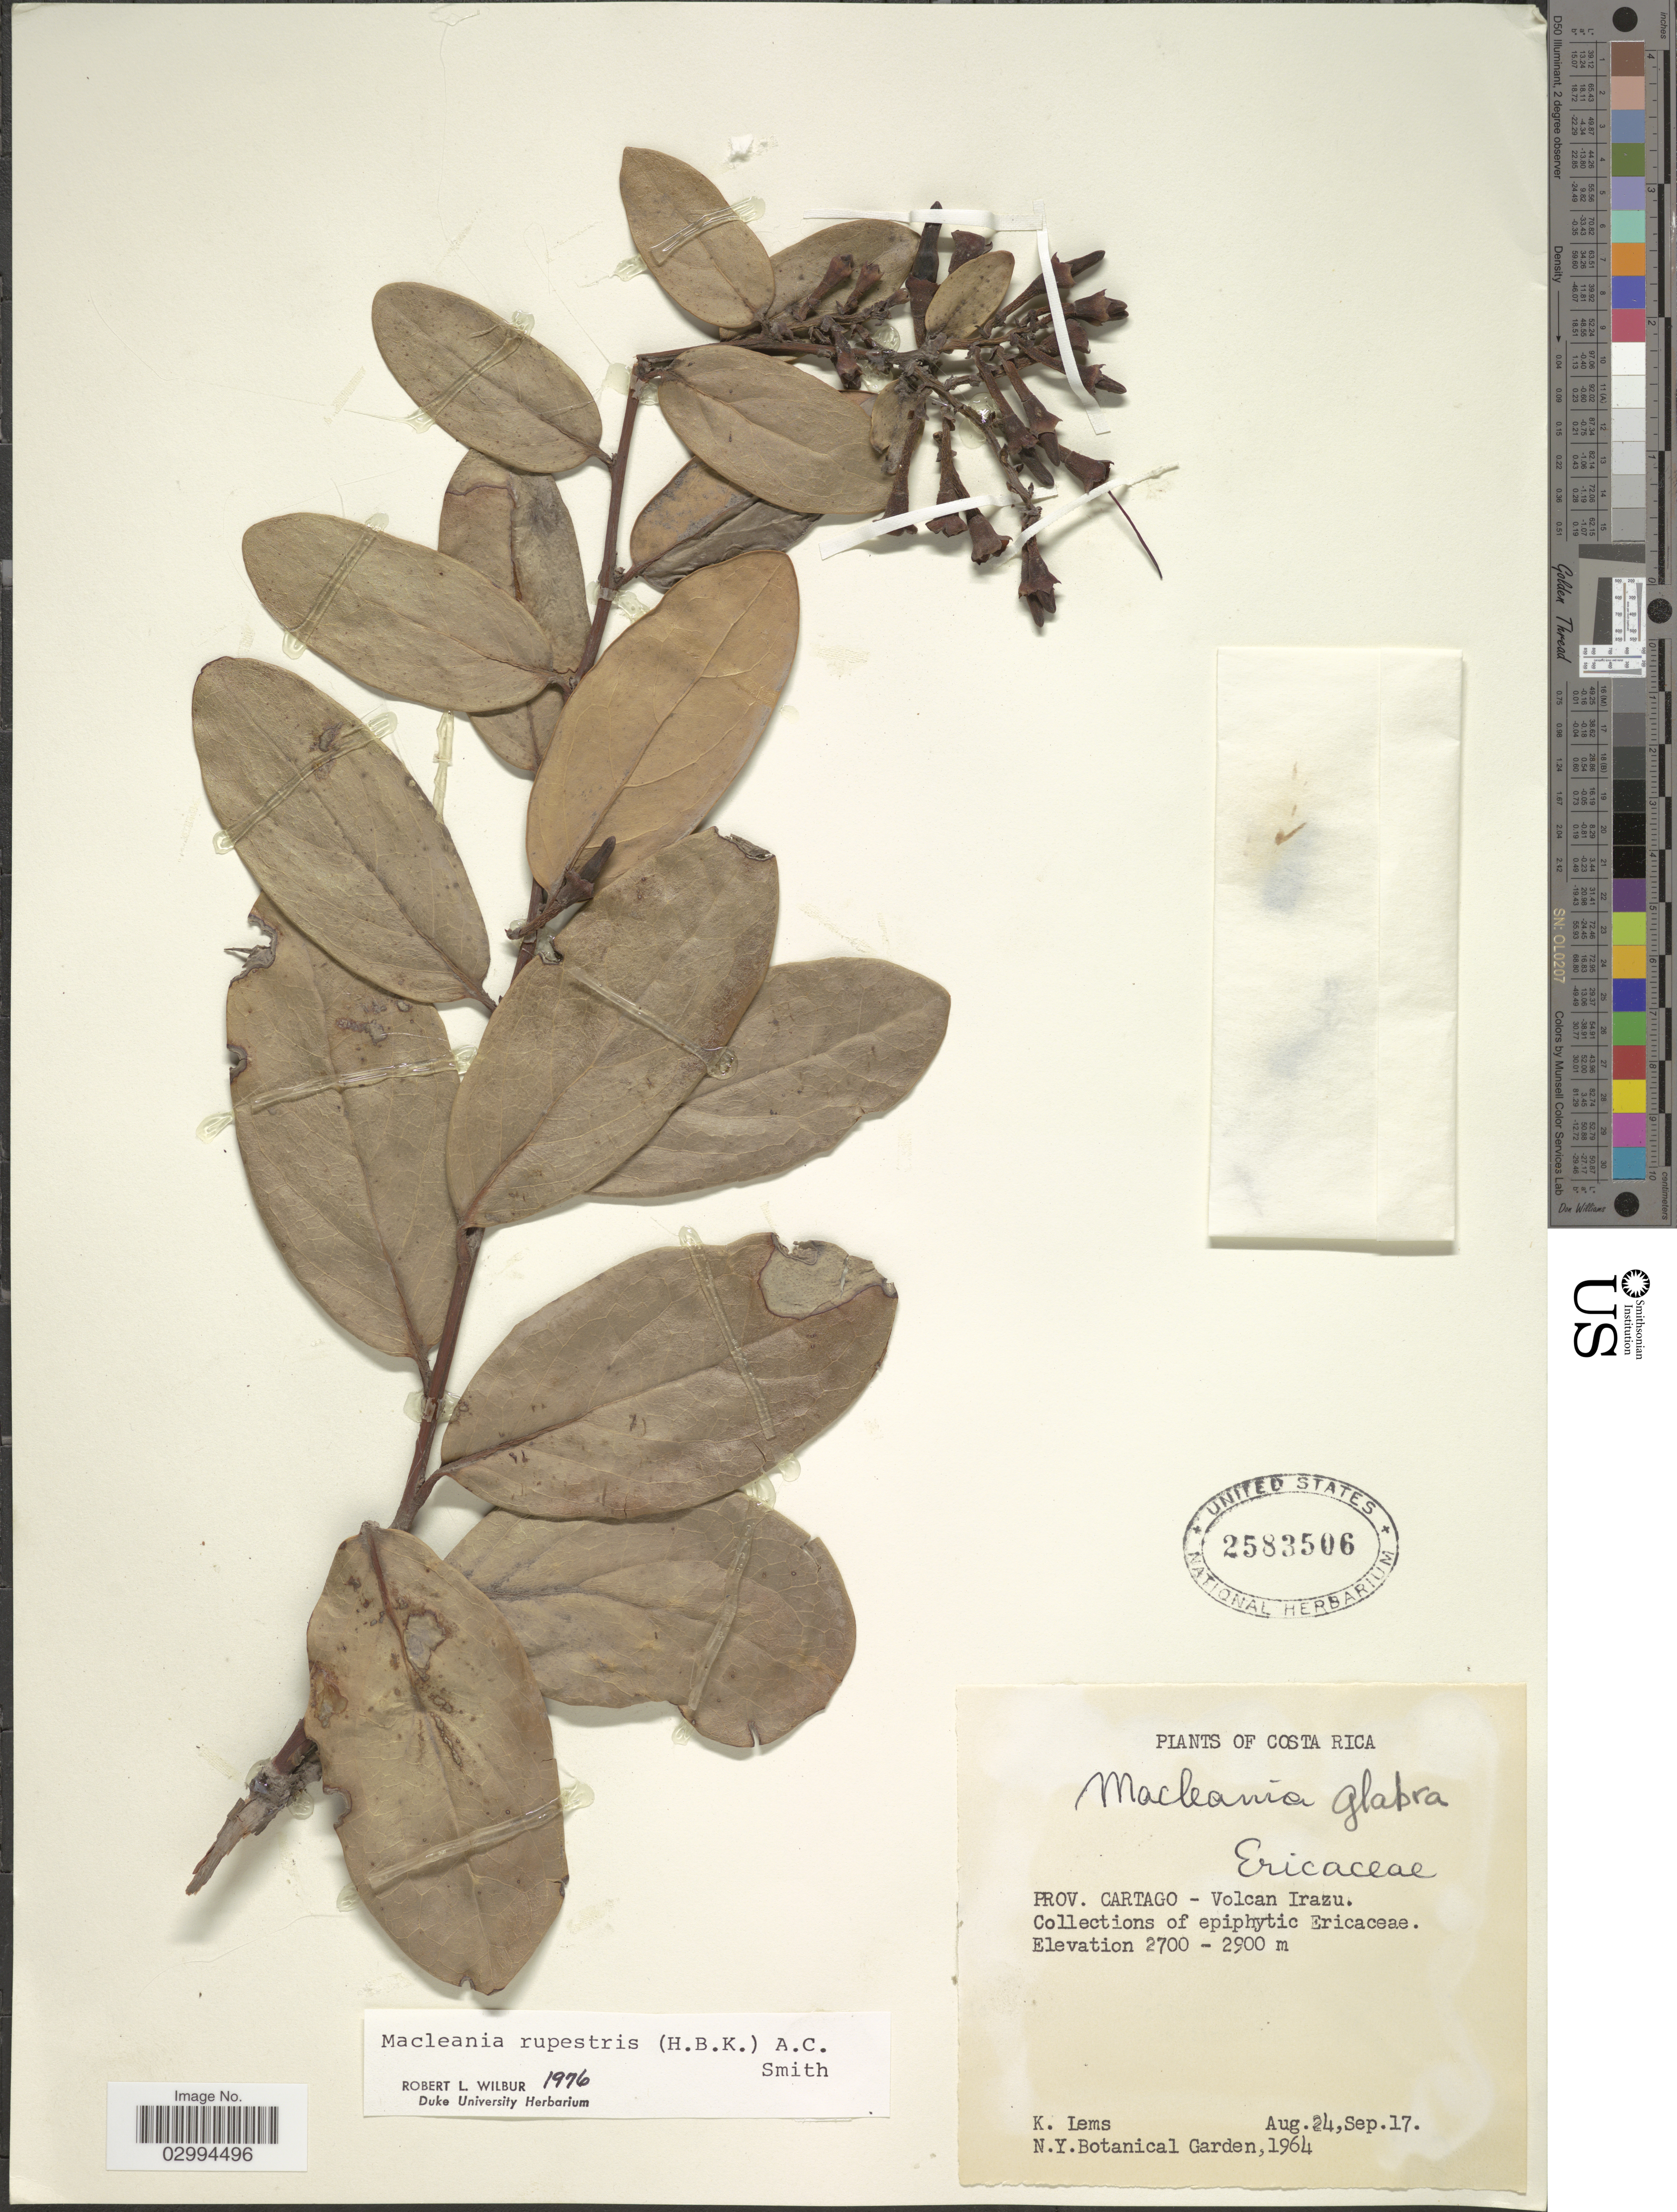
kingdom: Plantae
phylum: Tracheophyta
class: Magnoliopsida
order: Ericales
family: Ericaceae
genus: Macleania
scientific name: Macleania rupestris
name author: (Kunth) A.C. Sm.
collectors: K. Lems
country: Costa Rica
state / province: Cartago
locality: Volcan Irazu.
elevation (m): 2700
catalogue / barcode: US 2583506